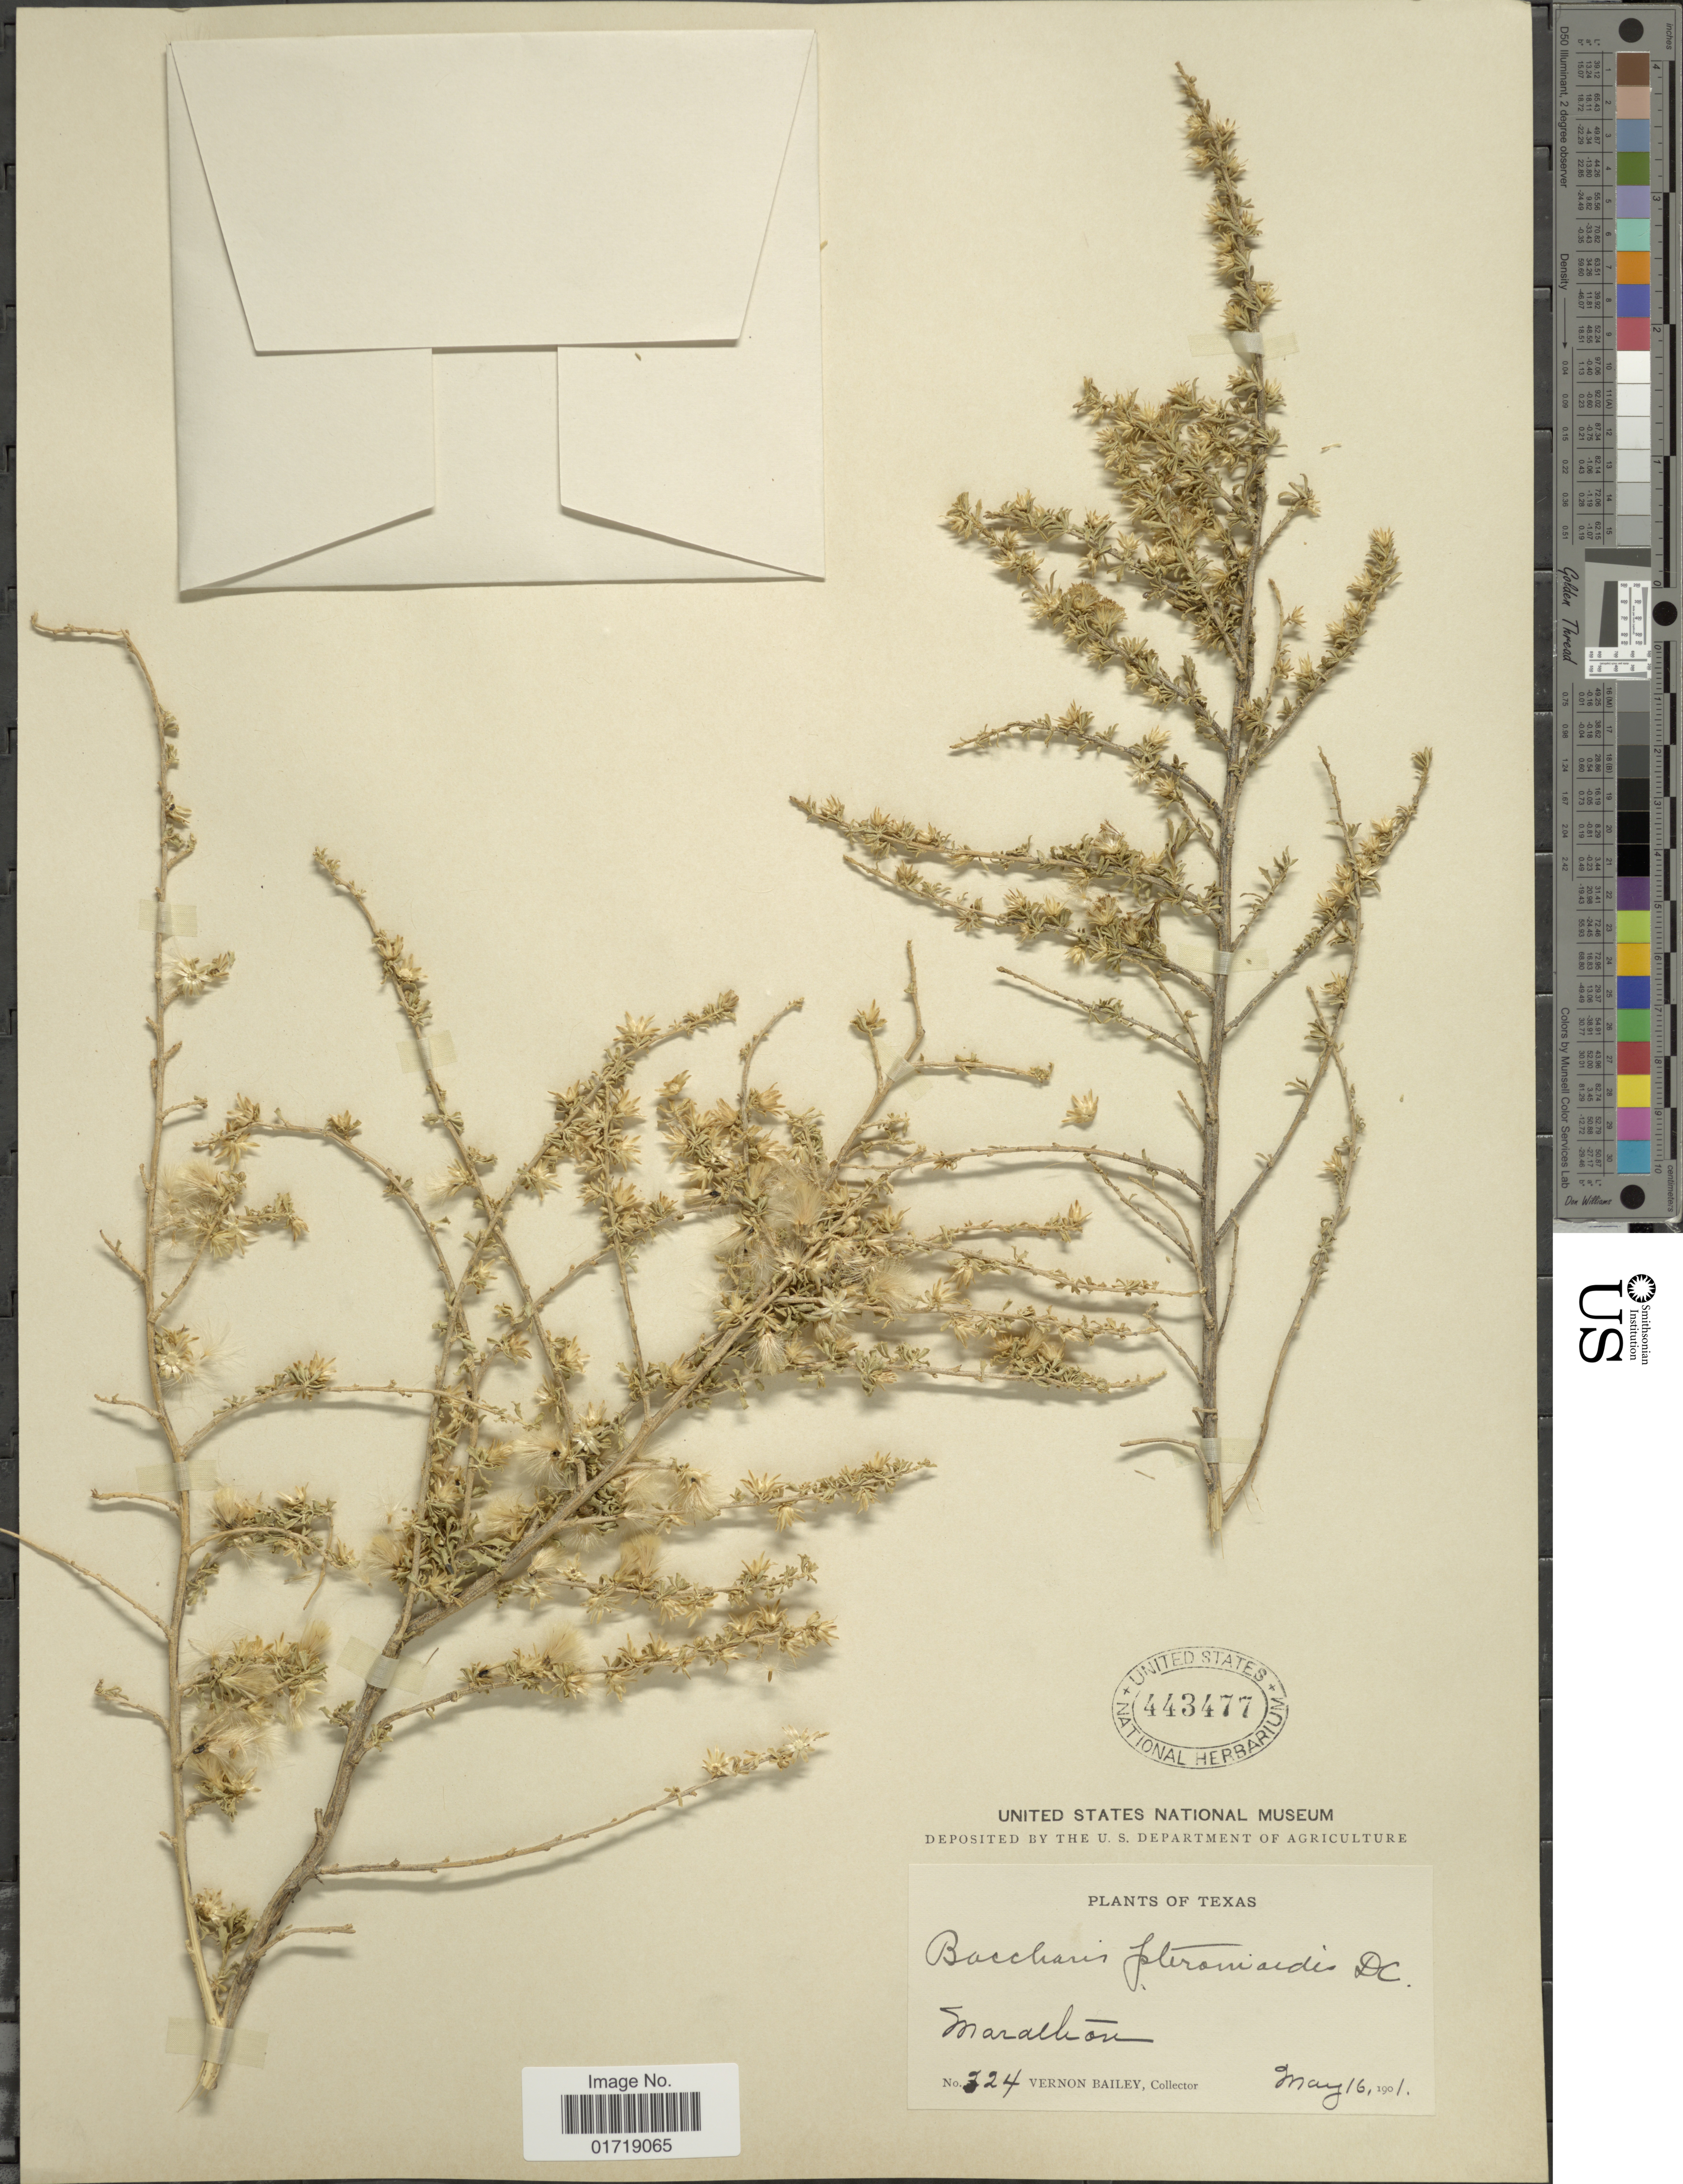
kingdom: Plantae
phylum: Tracheophyta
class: Magnoliopsida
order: Asterales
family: Asteraceae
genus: Baccharis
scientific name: Baccharis pteronioides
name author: DC.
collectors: V. O. Bailey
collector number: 724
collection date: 1901-05-16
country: United States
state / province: Texas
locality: Marathon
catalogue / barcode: US 443477